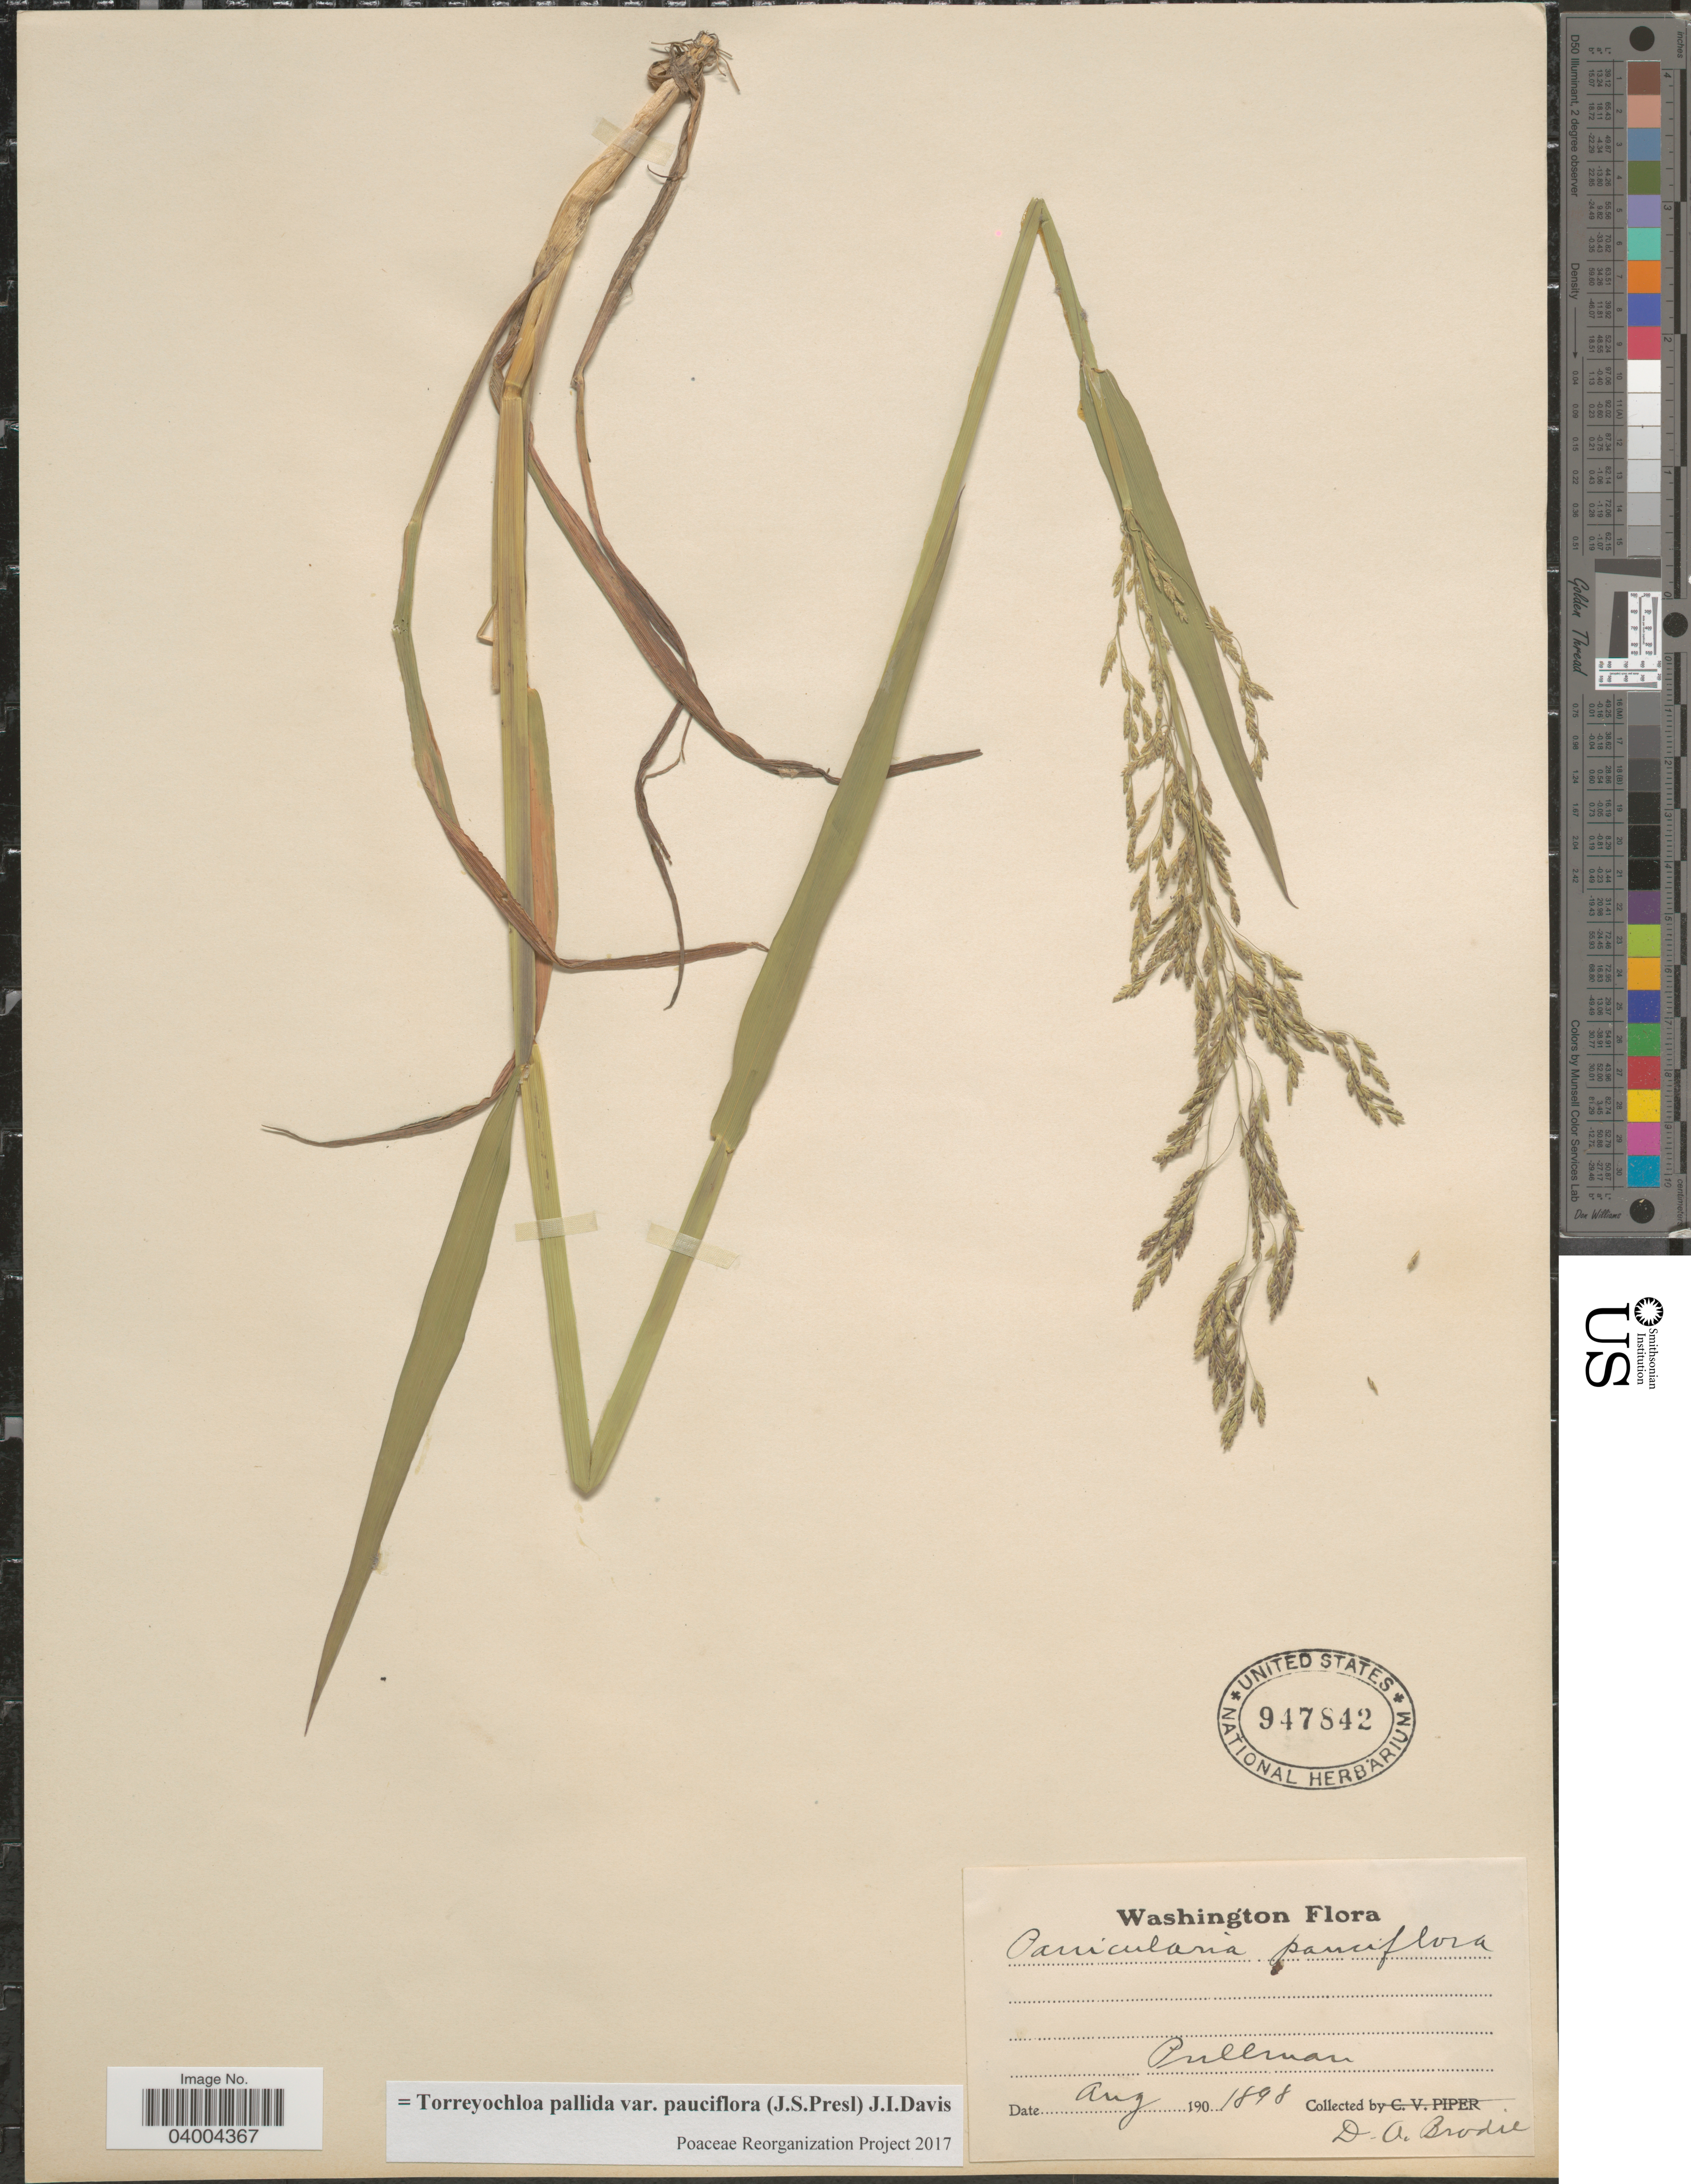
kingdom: Plantae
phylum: Tracheophyta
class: Liliopsida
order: Poales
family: Poaceae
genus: Torreyochloa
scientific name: Torreyochloa pallida var. pauciflora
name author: (J. Presl) J.I. Davis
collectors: D. Brodie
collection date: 1898-08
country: United States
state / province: Washington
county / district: Whitman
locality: Pullman.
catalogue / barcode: US 947842